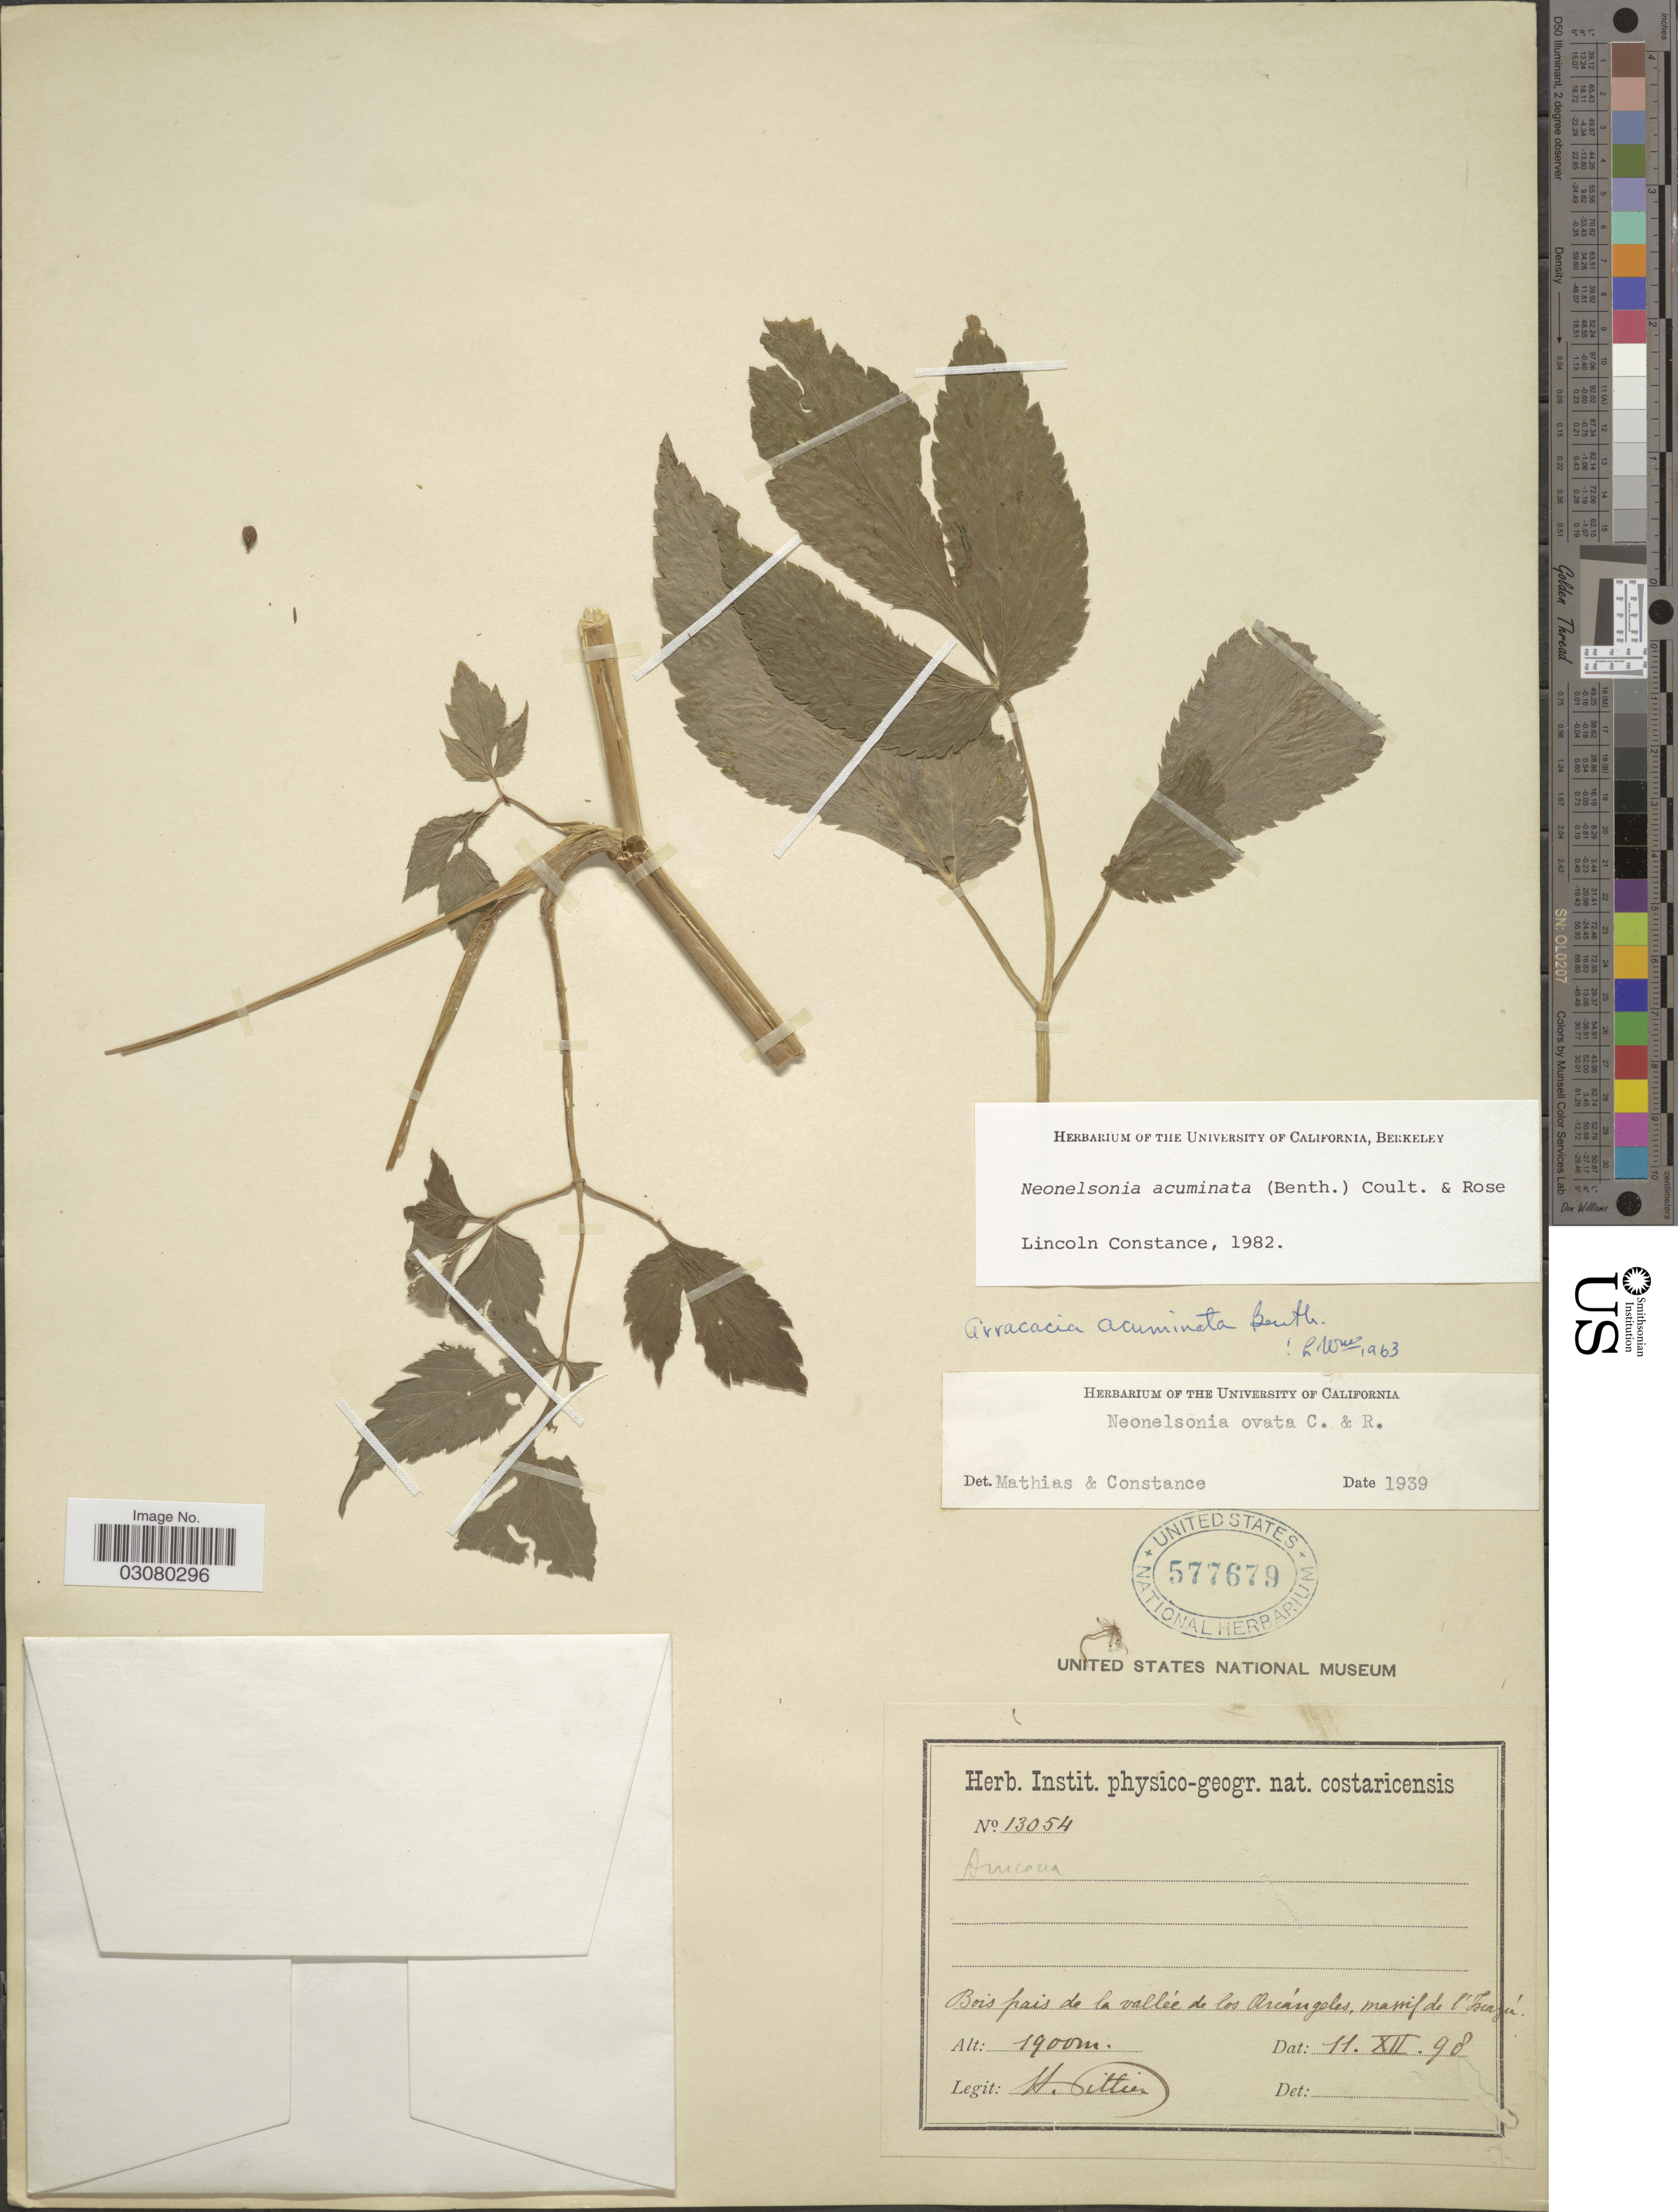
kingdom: Plantae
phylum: Tracheophyta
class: Magnoliopsida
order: Apiales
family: Apiaceae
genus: Neonelsonia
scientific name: Neonelsonia acuminata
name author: (Benth.) J.M. Coult. & Rose ex Drude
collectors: H. F. Pittier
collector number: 13054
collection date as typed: Transcribed d/m/y: 11/12/98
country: Costa Rica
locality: Bois pais de la valleé de los Arcángeles, massif de l'Irazú.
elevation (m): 1900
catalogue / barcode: US 577679